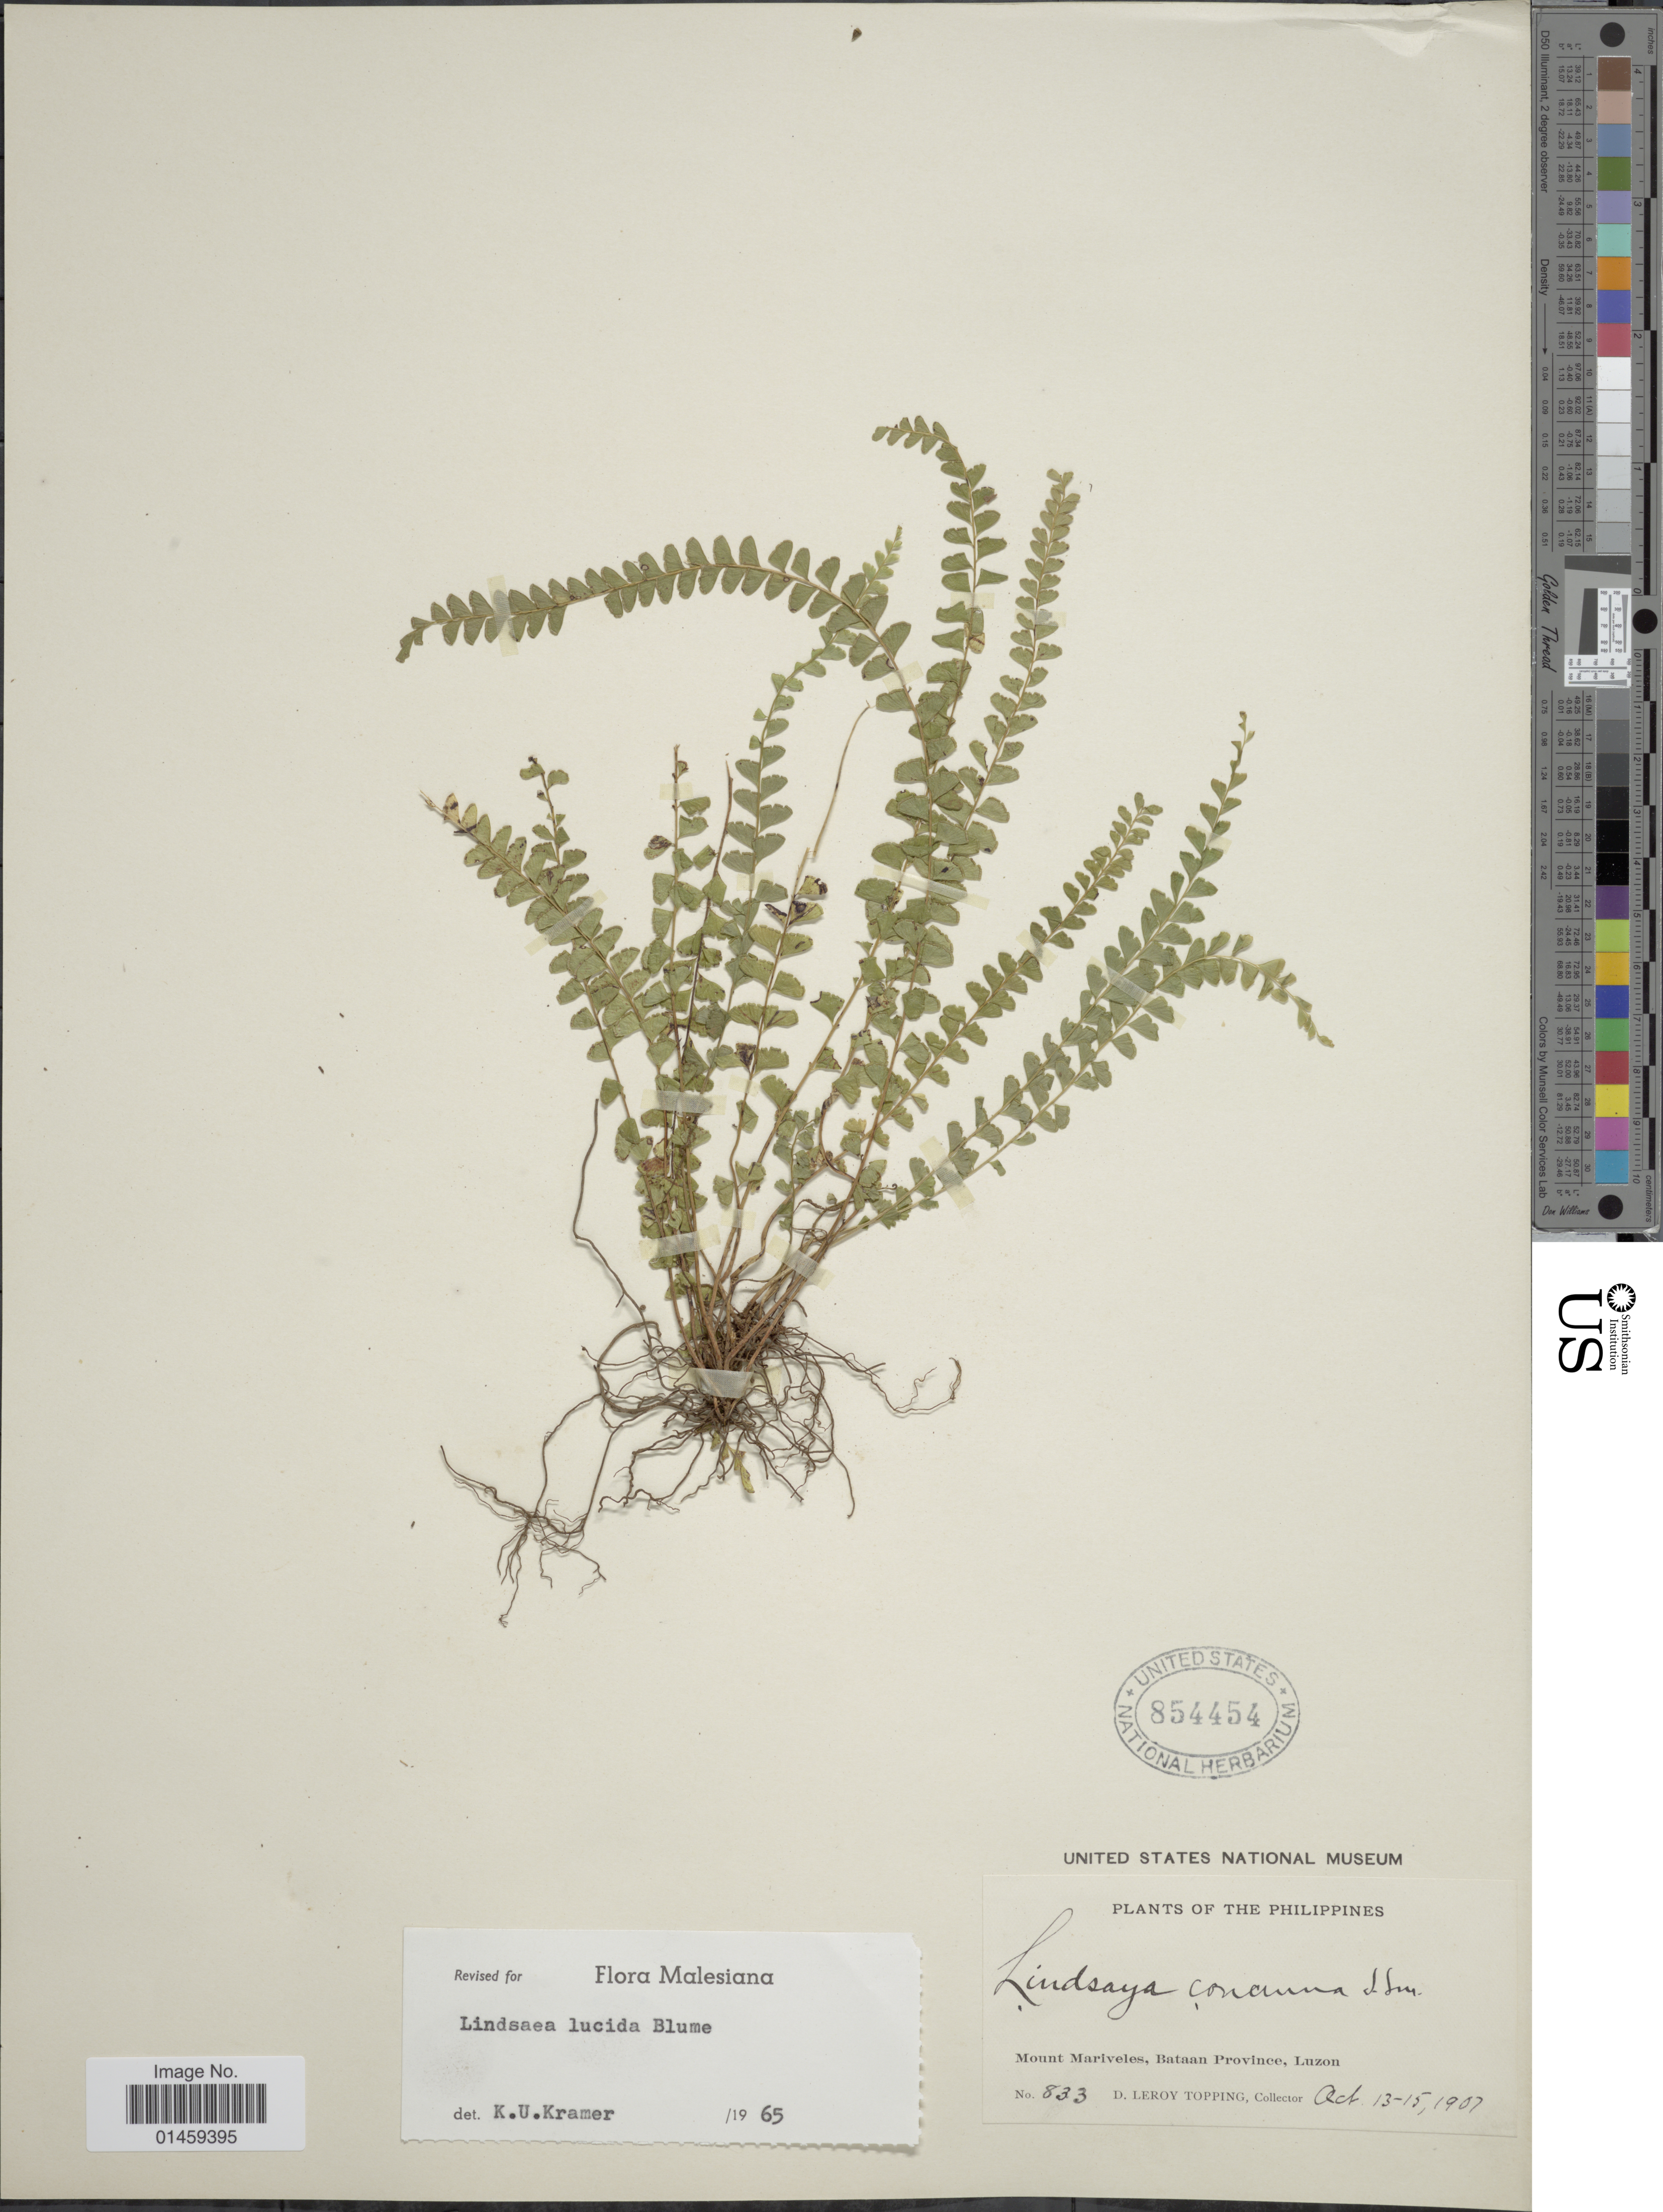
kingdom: Plantae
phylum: Tracheophyta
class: Polypodiopsida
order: Polypodiales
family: Lindsaeaceae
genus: Lindsaea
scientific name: Lindsaea lucida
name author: Blume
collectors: D. L. Topping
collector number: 833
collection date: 1907-10-13/1907-10-15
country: Philippines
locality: Mount Mariveles, Bataan Province, Luzon.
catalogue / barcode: US 854454